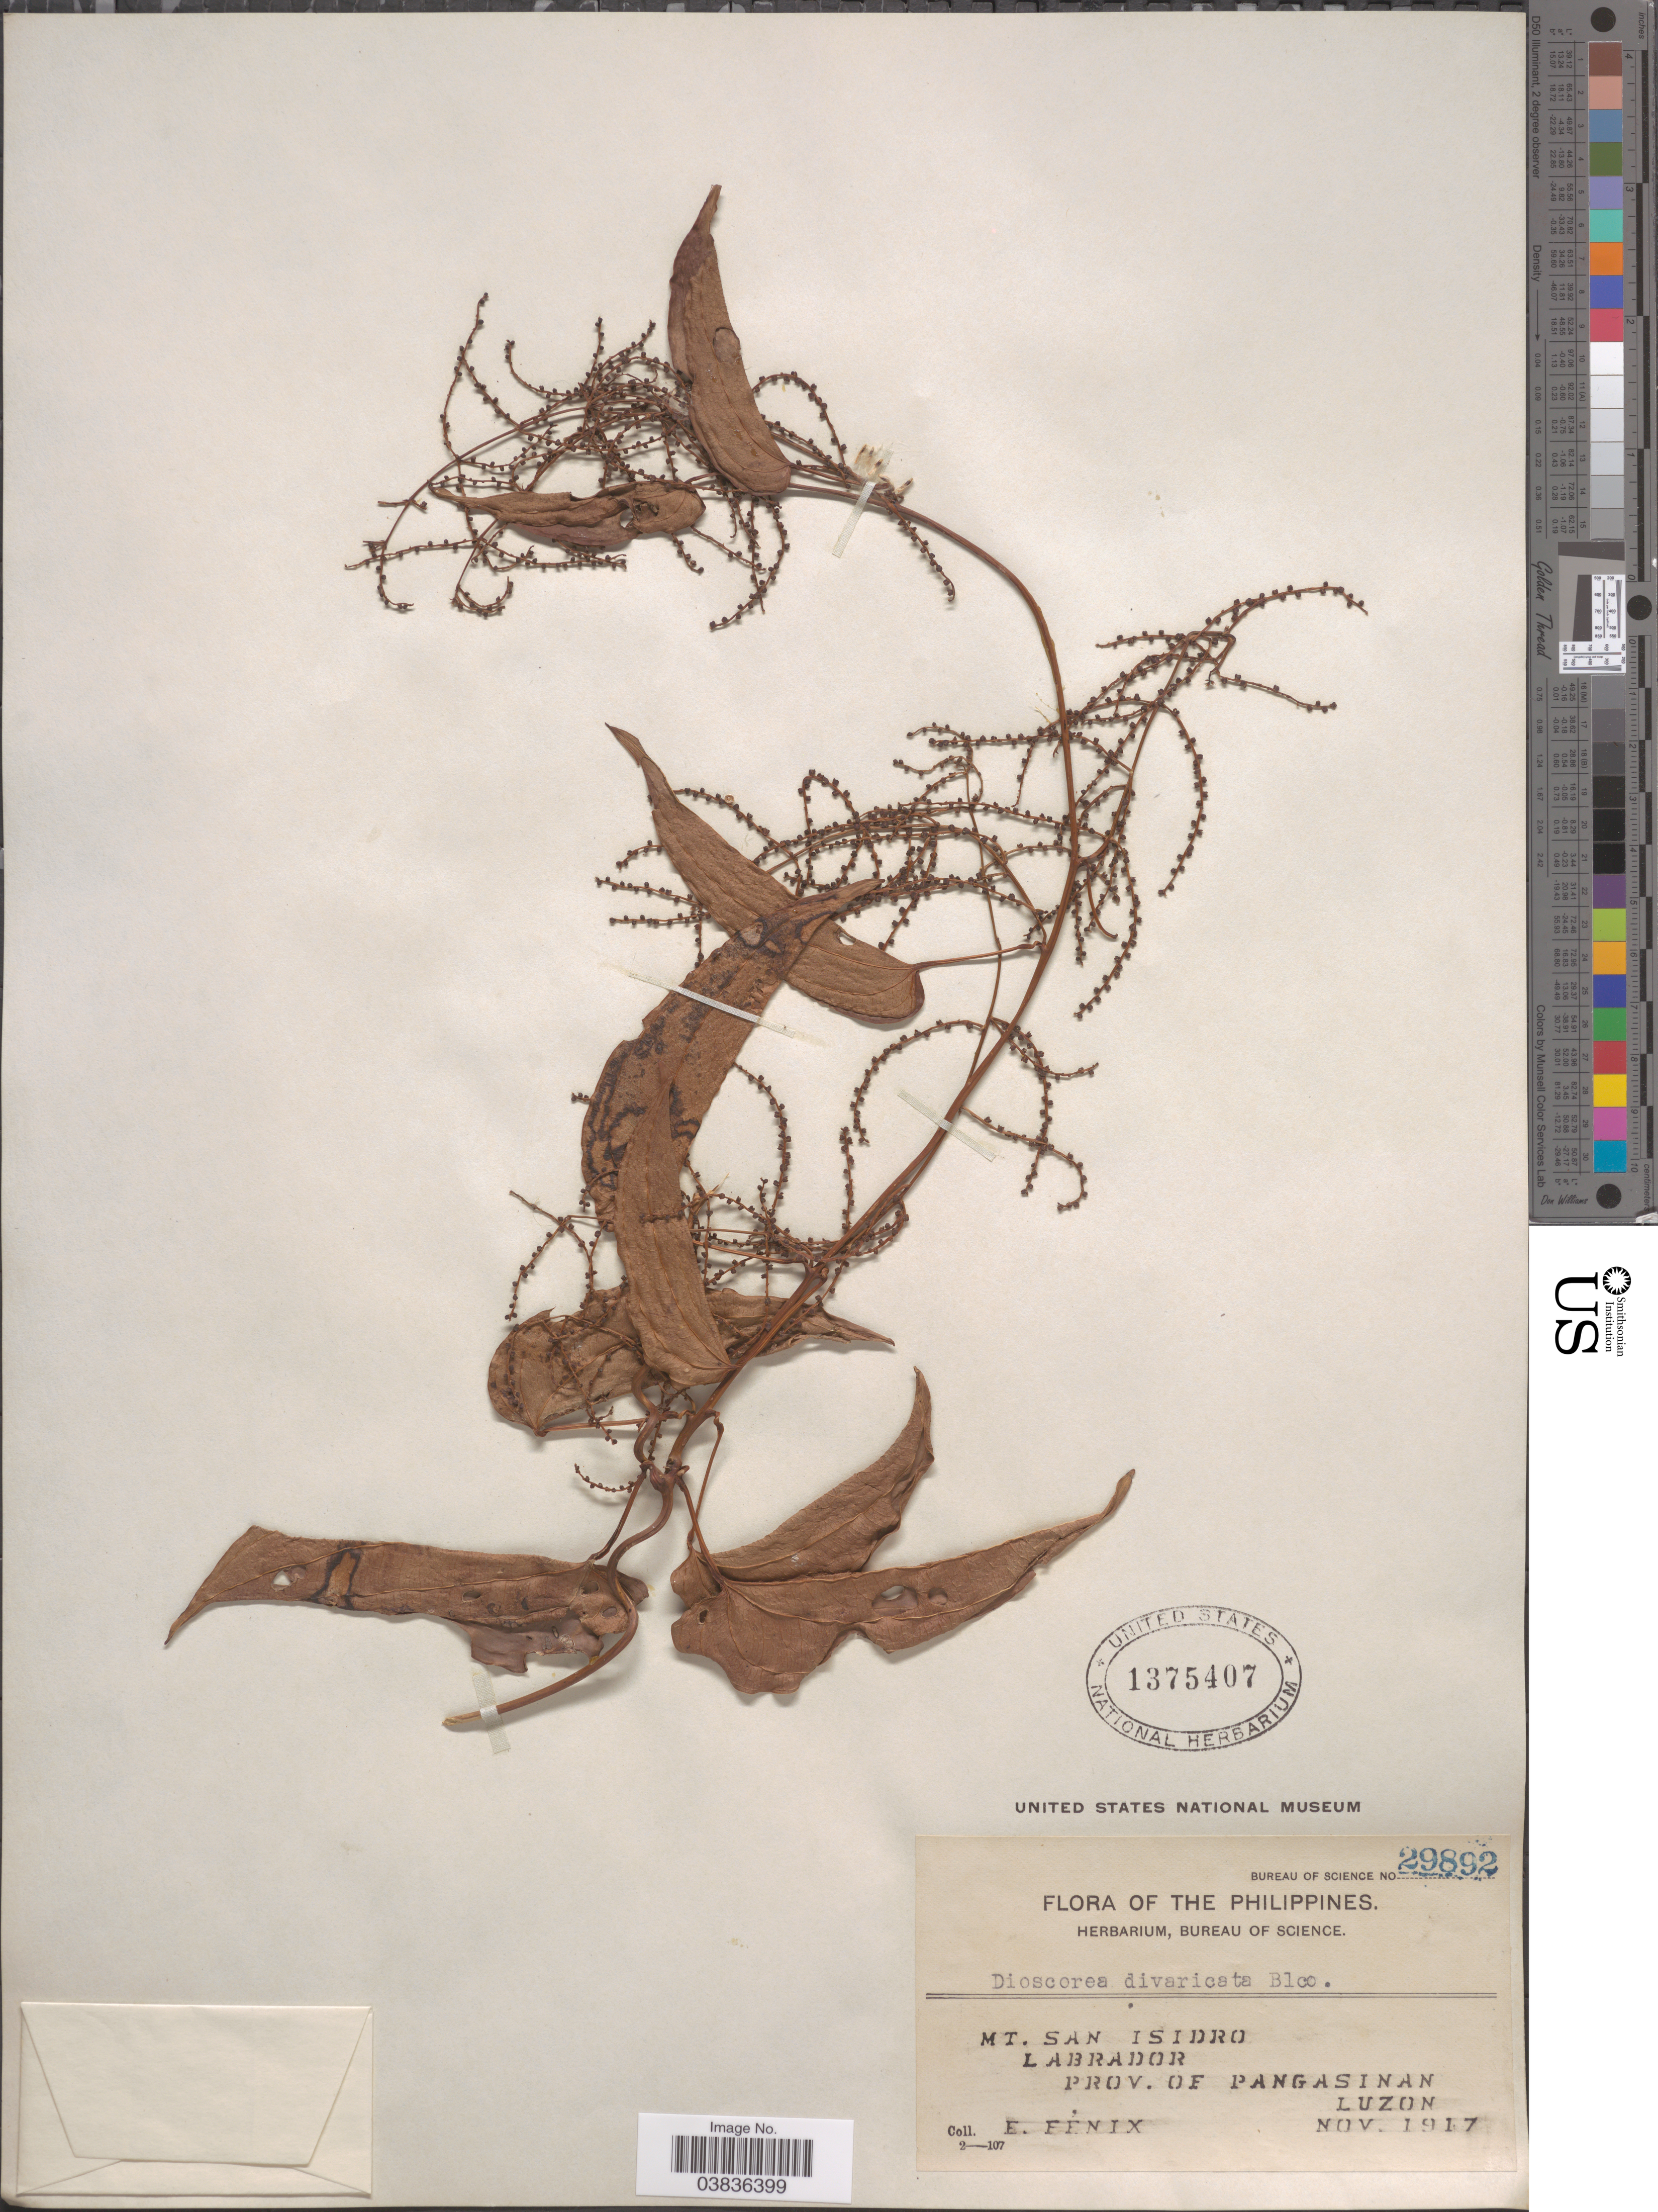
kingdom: Plantae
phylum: Tracheophyta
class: Liliopsida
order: Dioscoreales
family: Dioscoreaceae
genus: Dioscorea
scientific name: Dioscorea divaricata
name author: Blanco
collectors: E. Fenix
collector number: Bureau of Science 29892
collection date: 1917-11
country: Philippines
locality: Mt. San Isidro. Labrador. Prov. of Pangasinan. Luzon.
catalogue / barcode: US 1375407